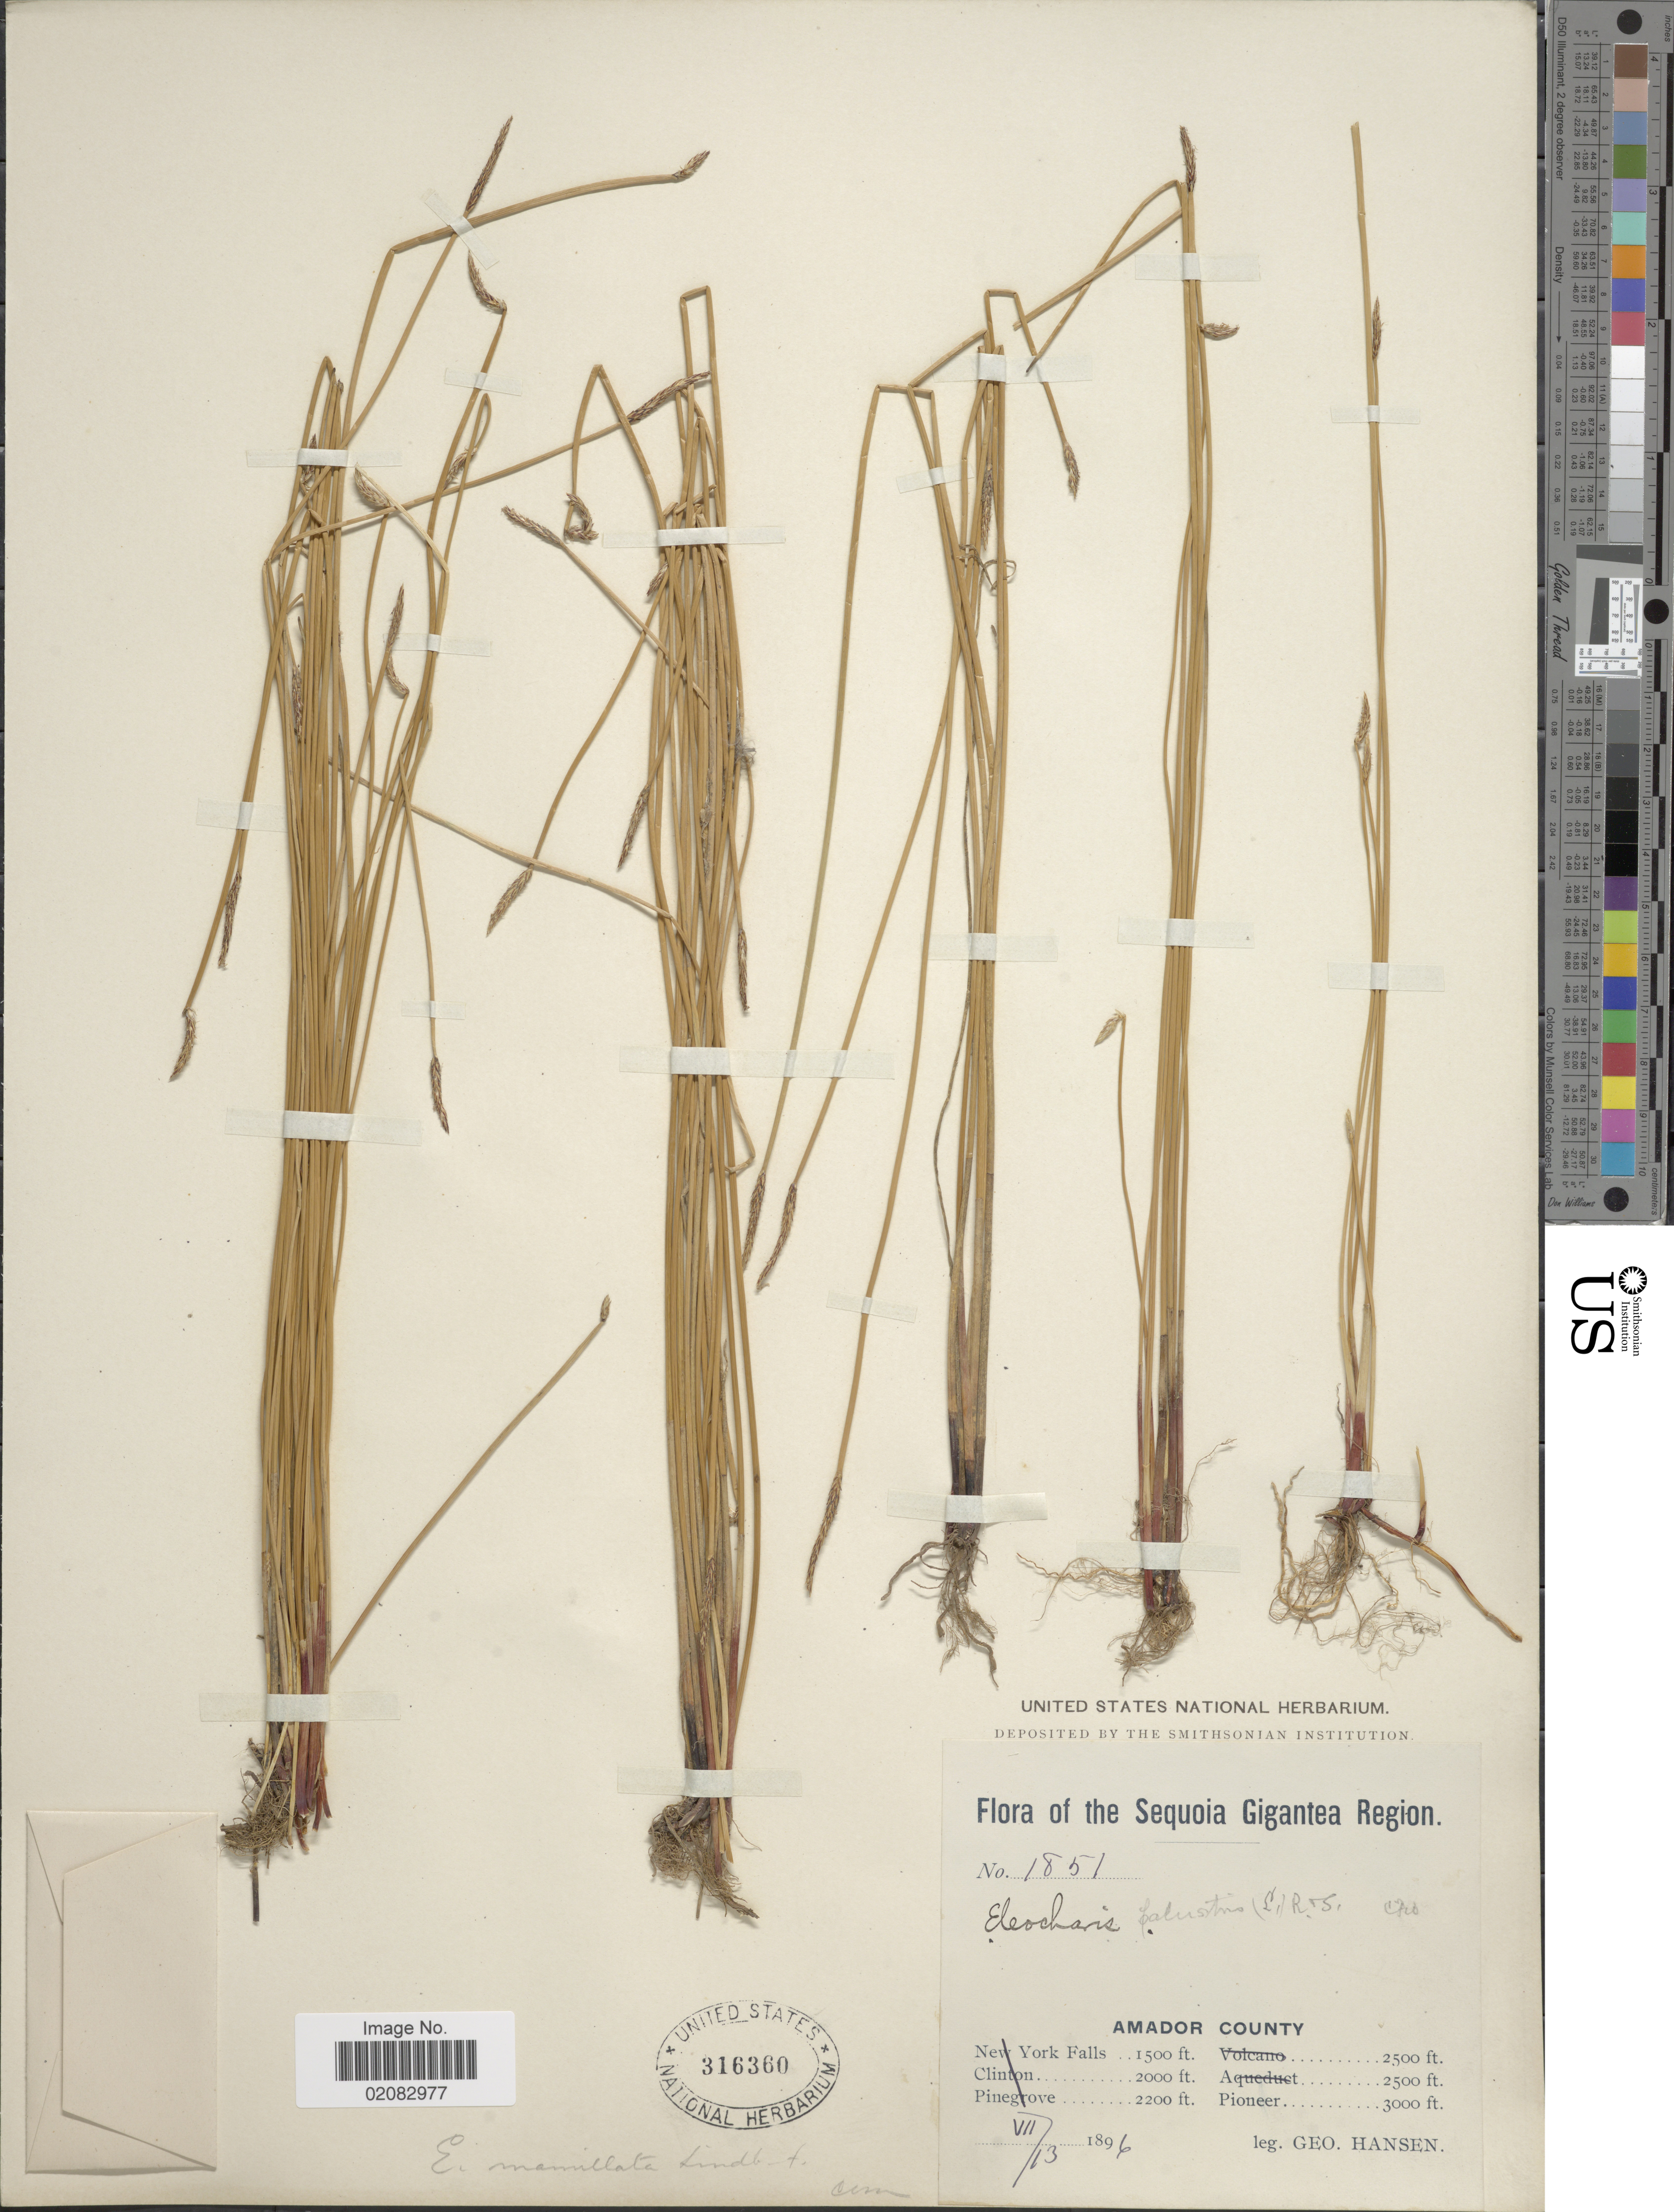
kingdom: Plantae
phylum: Tracheophyta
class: Liliopsida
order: Poales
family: Cyperaceae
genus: Eleocharis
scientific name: Eleocharis macrostachya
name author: Britton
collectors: G. Hansen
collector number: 1851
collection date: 1896-07-13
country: United States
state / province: California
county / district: Amador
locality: The Sequoia Gigantea Region, Amador County, Pioneer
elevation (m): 914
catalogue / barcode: US 316360